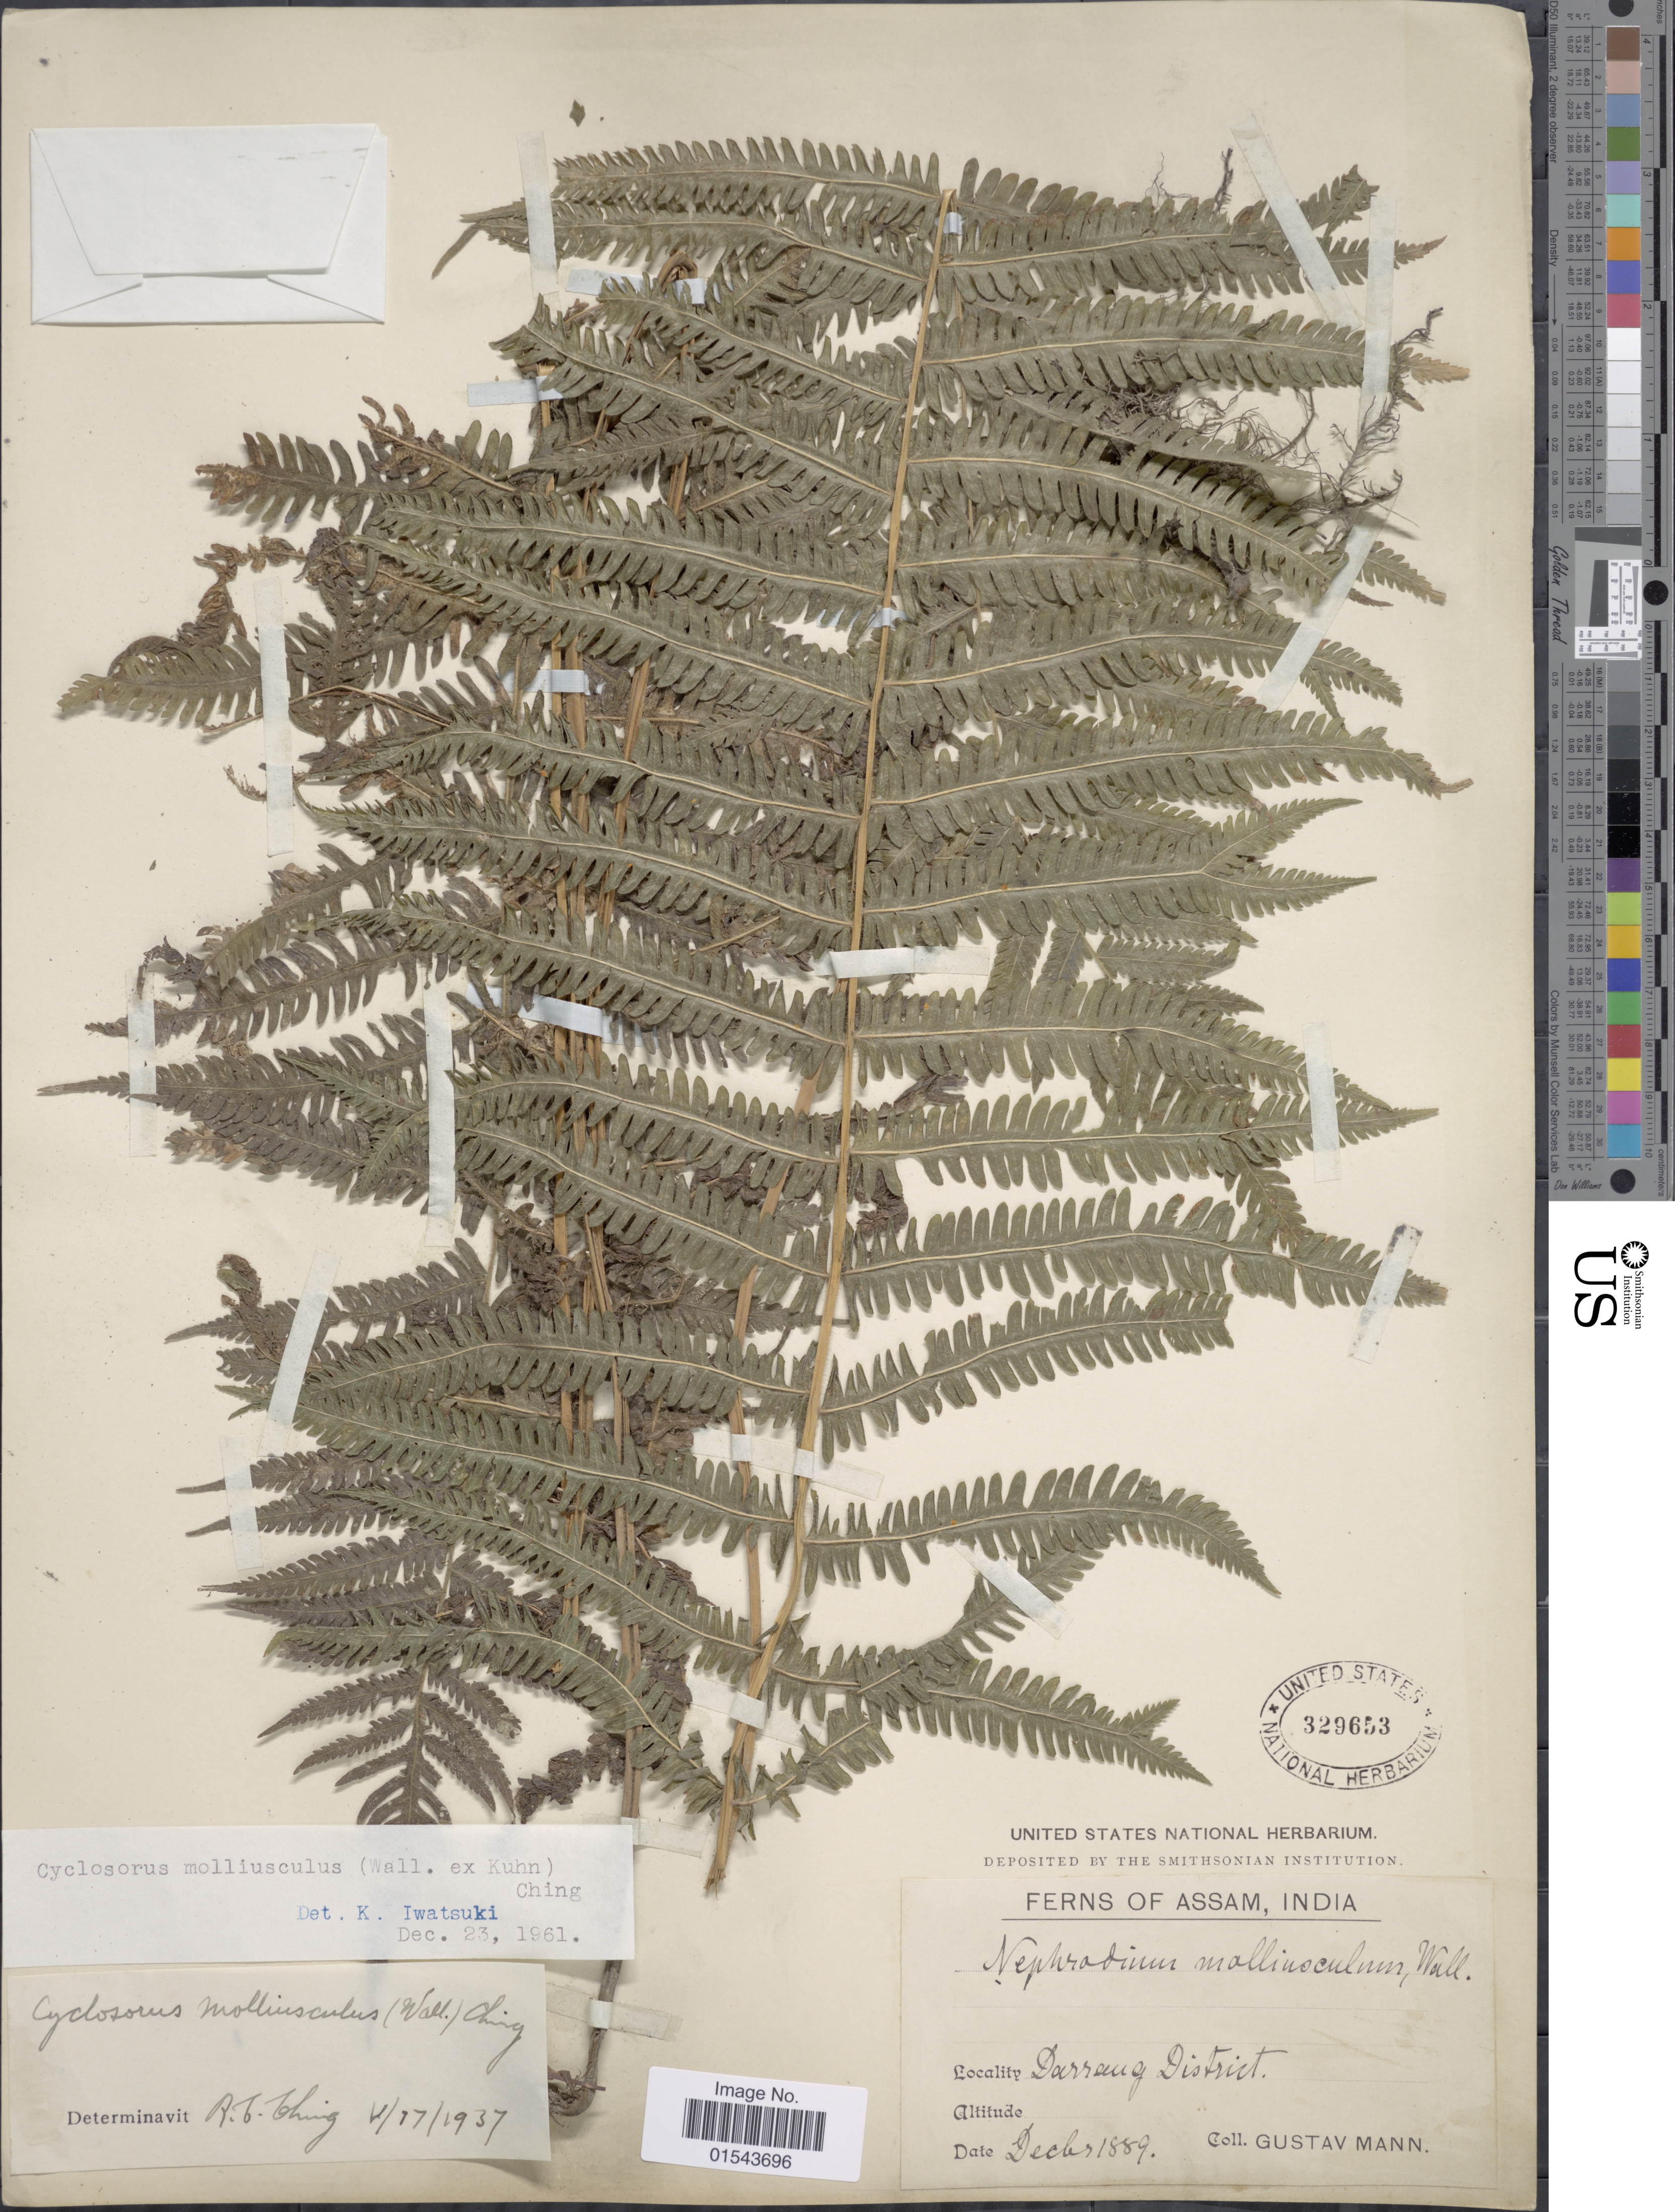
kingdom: Plantae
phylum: Tracheophyta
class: Polypodiopsida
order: Polypodiales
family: Thelypteridaceae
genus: Christella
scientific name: Christella molliuscula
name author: (Wall.) Holttum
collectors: G. Mann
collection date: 1889-12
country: India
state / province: Assam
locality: Darrang District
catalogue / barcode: US 329653